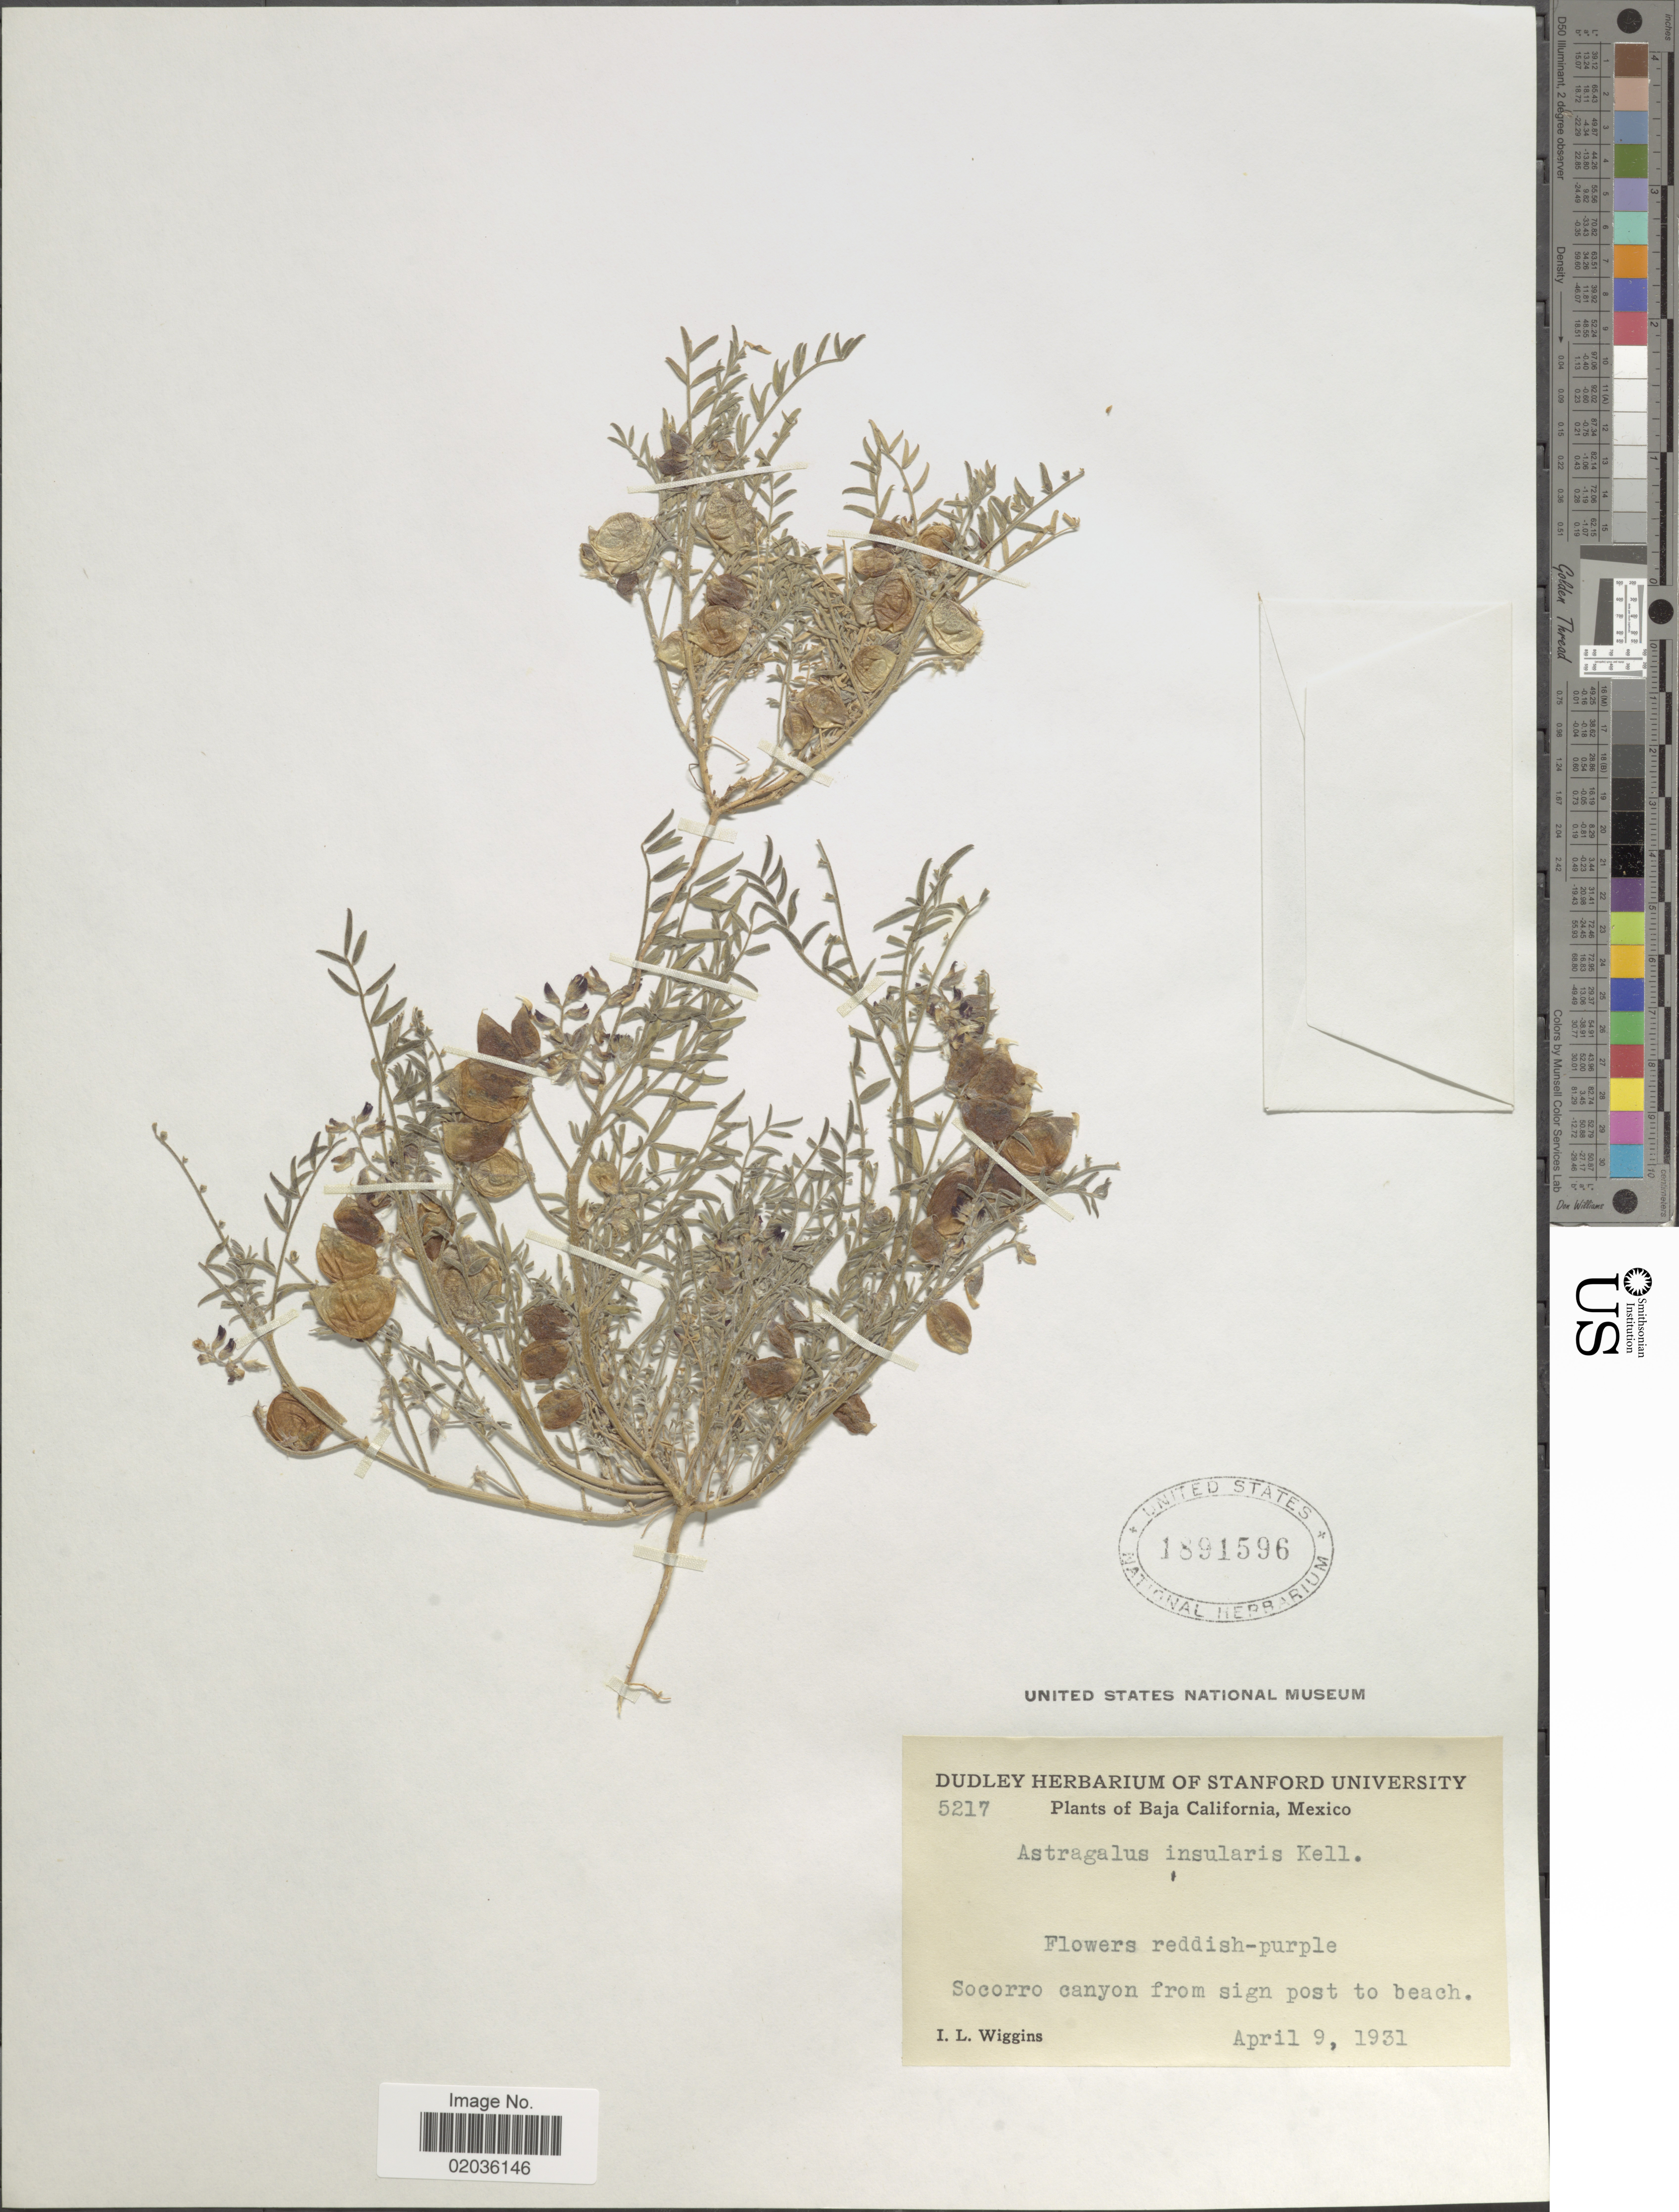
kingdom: Plantae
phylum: Tracheophyta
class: Magnoliopsida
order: Fabales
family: Fabaceae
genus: Astragalus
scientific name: Astragalus insularis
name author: Kellogg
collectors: I. L. Wiggins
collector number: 5217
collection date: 1931-04-09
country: Mexico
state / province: Baja California Norte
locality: Socoro canyon from sign post to beach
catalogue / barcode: US 1891596